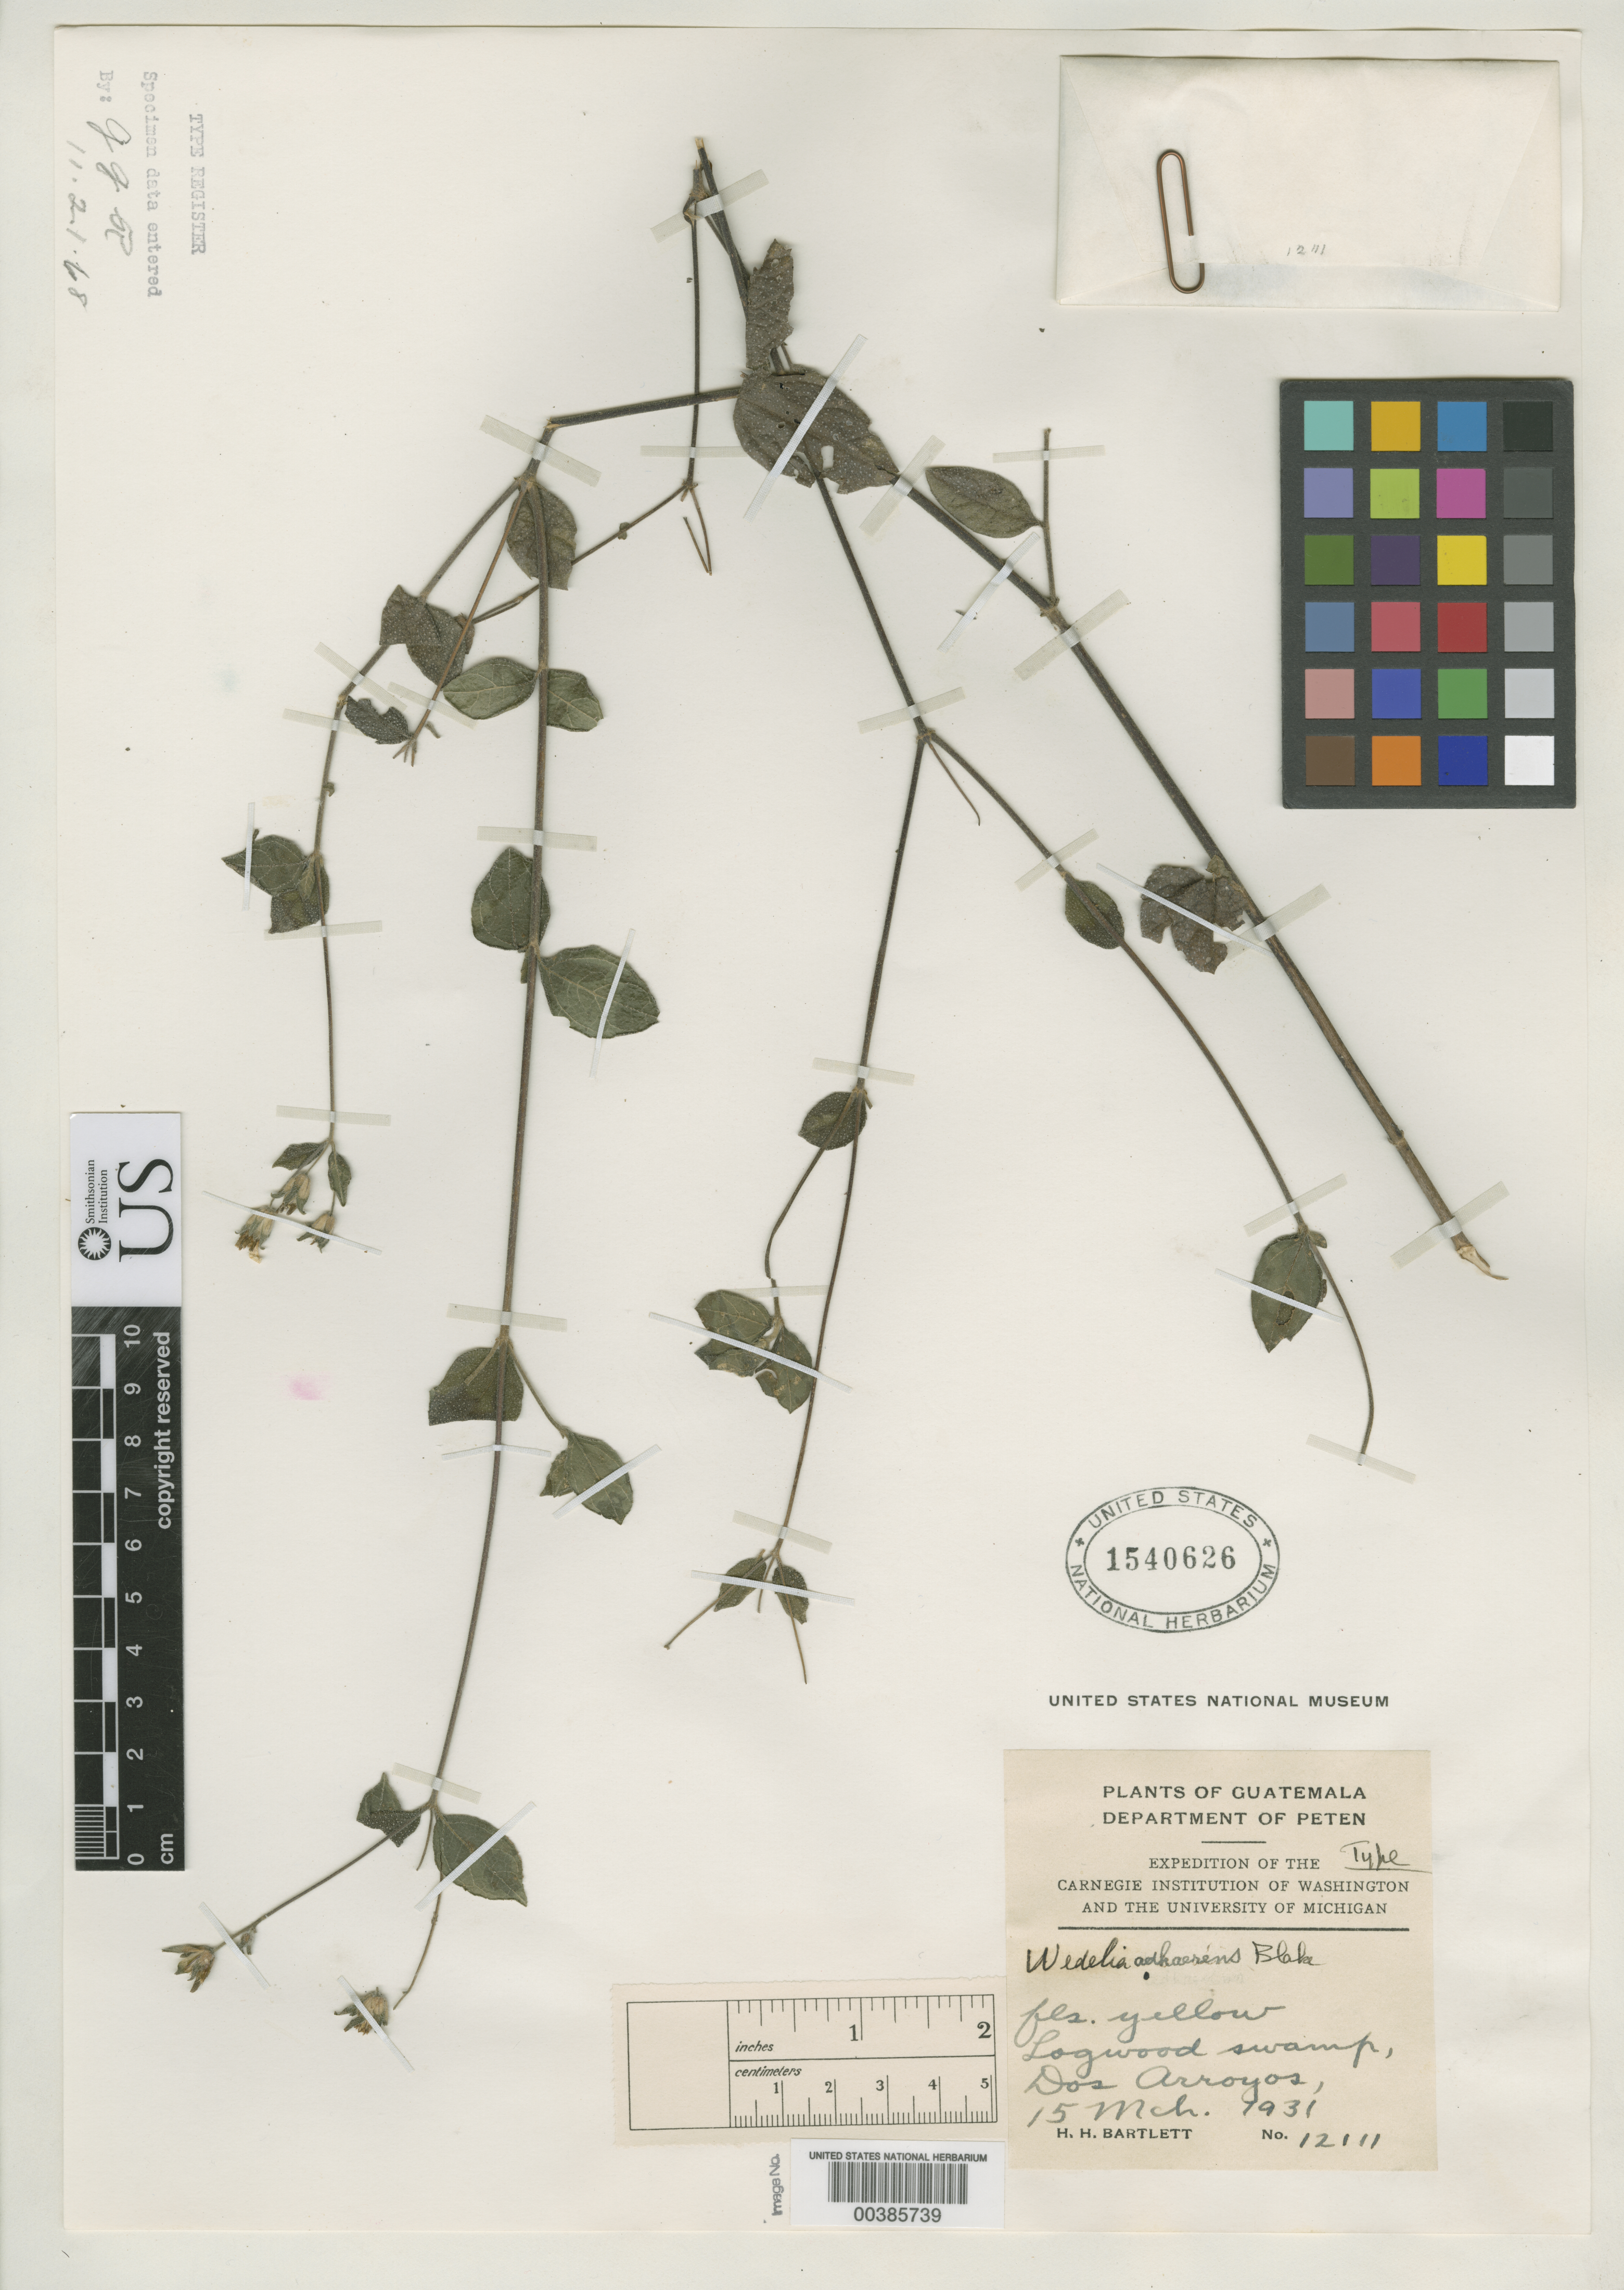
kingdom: Plantae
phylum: Tracheophyta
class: Magnoliopsida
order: Asterales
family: Asteraceae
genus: Wedelia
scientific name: Wedelia adhaerens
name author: S.F. Blake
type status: Holotype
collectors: H. H. Bartlett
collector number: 12111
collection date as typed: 15 Mar 1931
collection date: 1931-03-15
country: Guatemala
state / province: El Petén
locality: Dos Arroyas.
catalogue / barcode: US 1540626